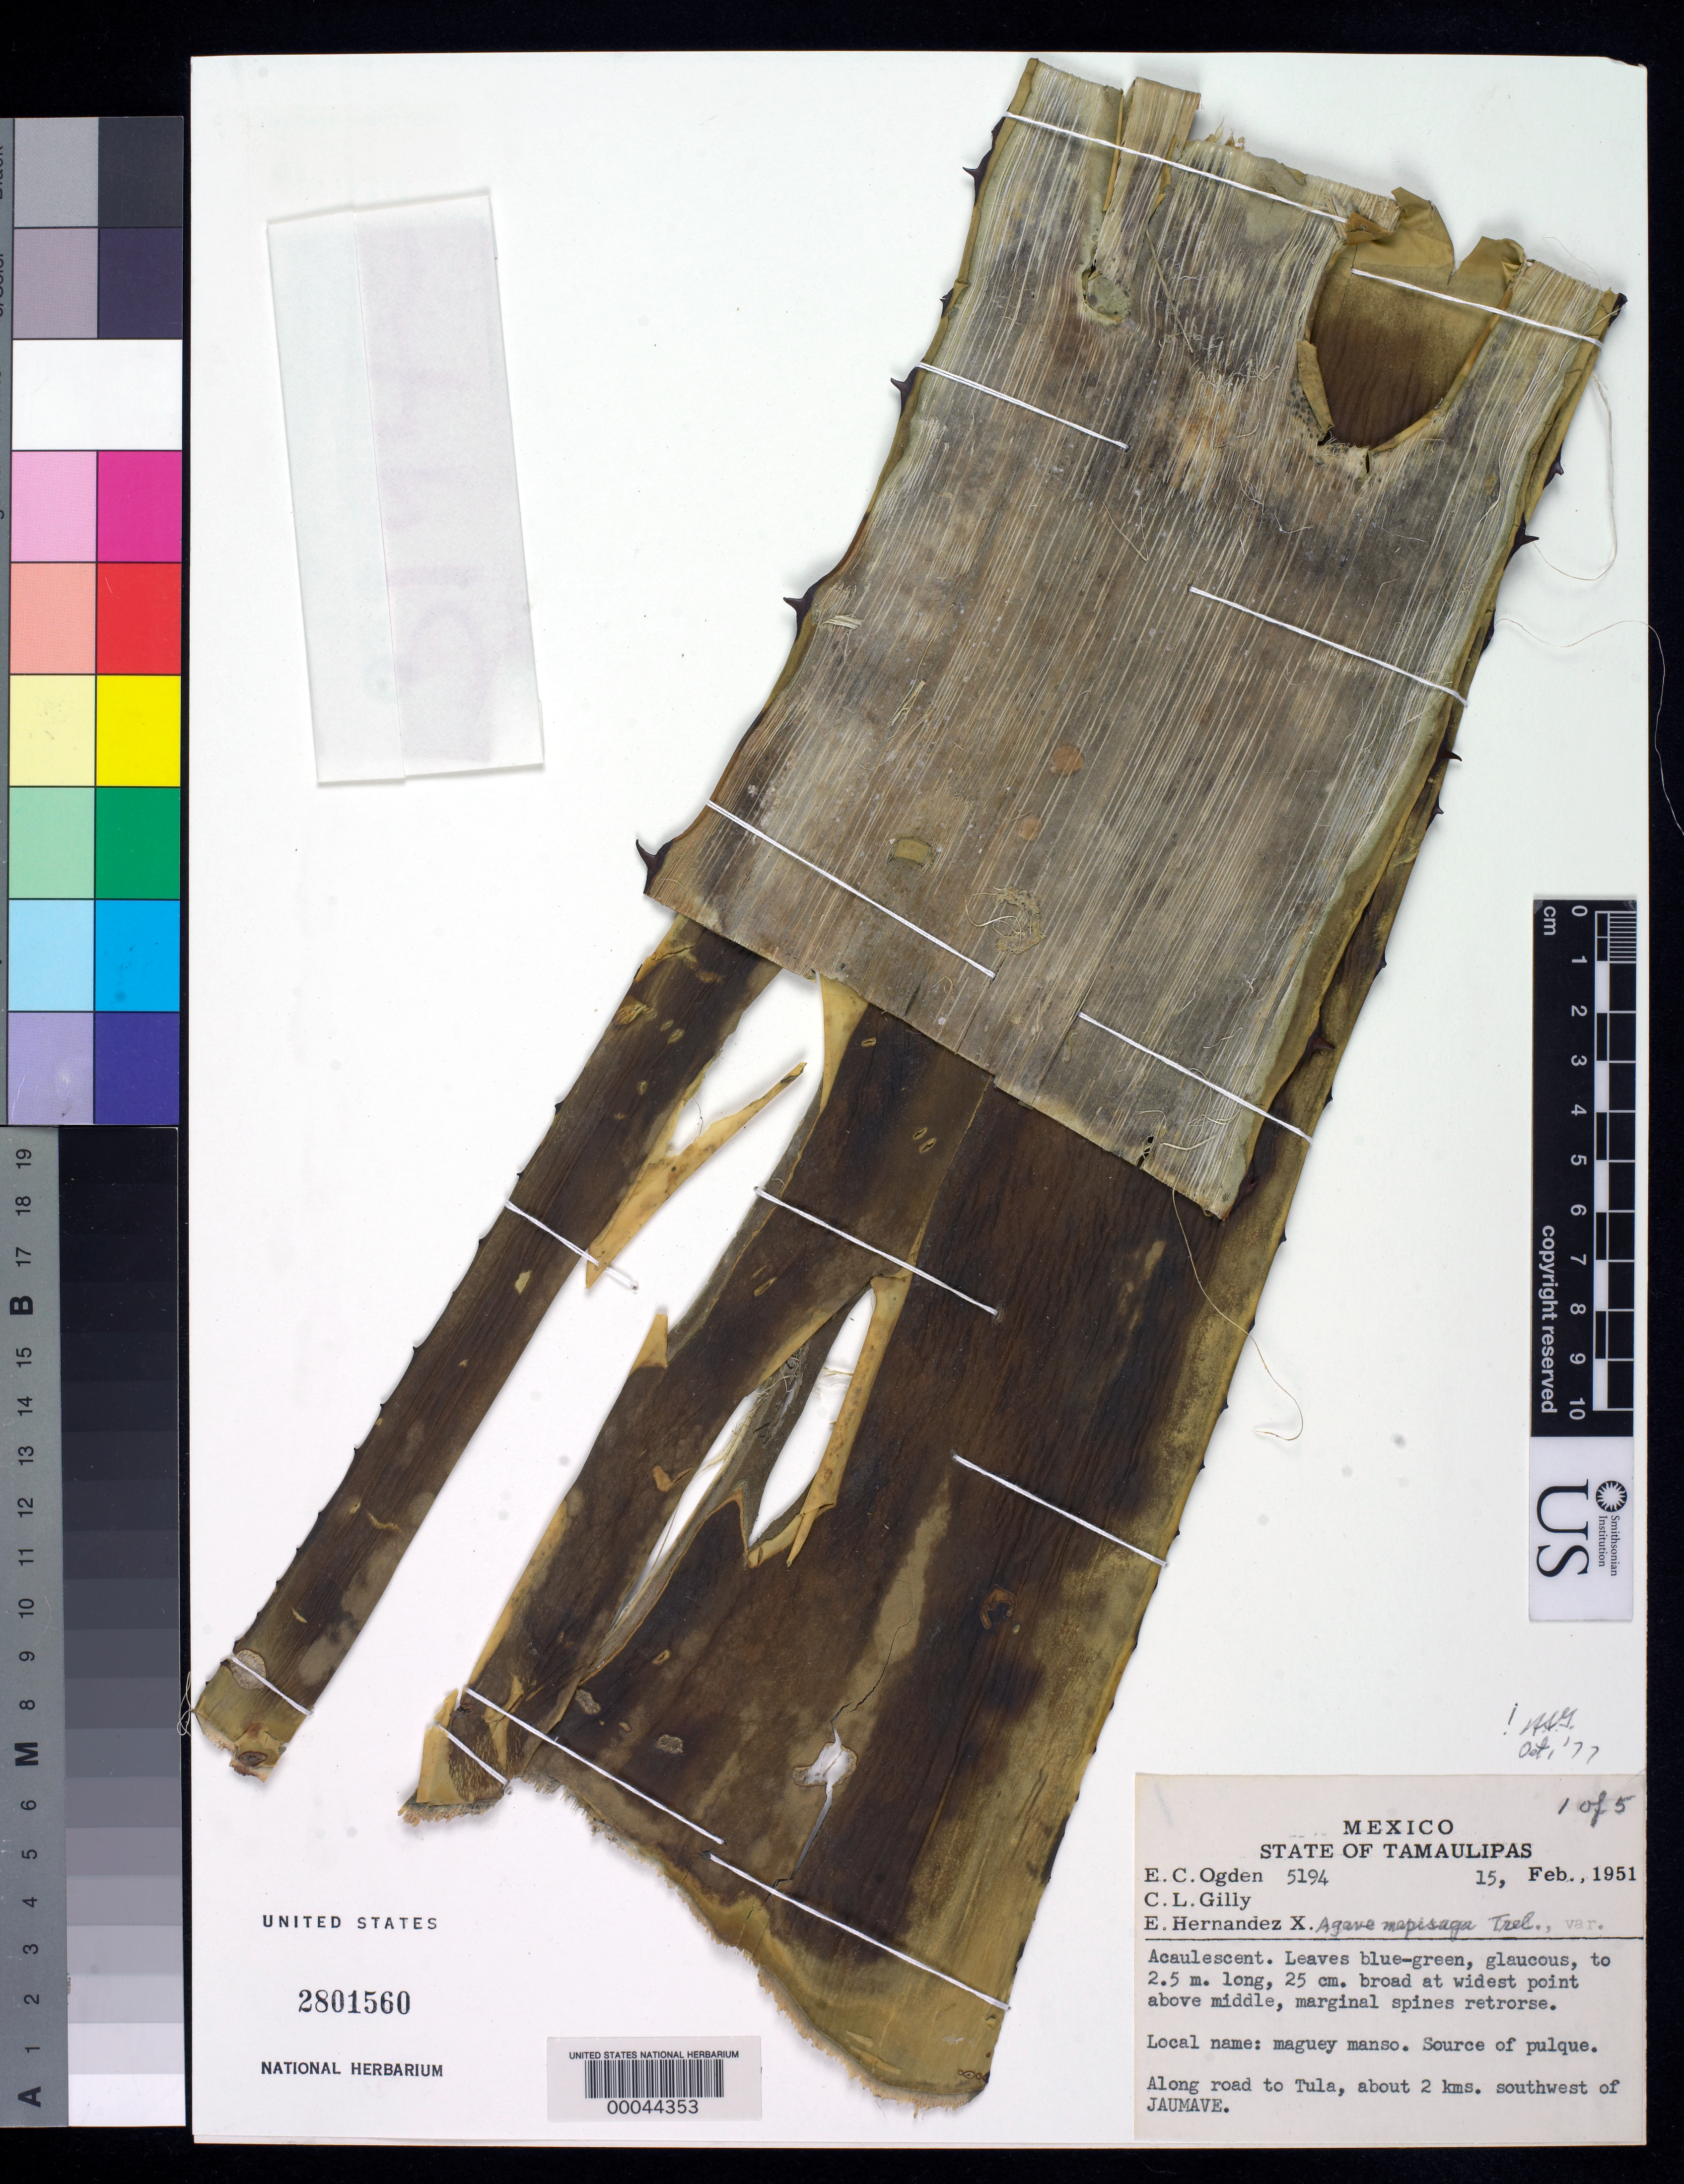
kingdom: Plantae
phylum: Tracheophyta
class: Liliopsida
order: Asparagales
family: Asparagaceae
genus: Agave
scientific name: Agave mapisaga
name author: Trel.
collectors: E. C. Ogden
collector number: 5194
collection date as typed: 15 Feb 1951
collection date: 1951-02-15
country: Mexico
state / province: Tamaulipas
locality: Along road to Tula, about 2 kms SW of Jaumave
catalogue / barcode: US 2801560